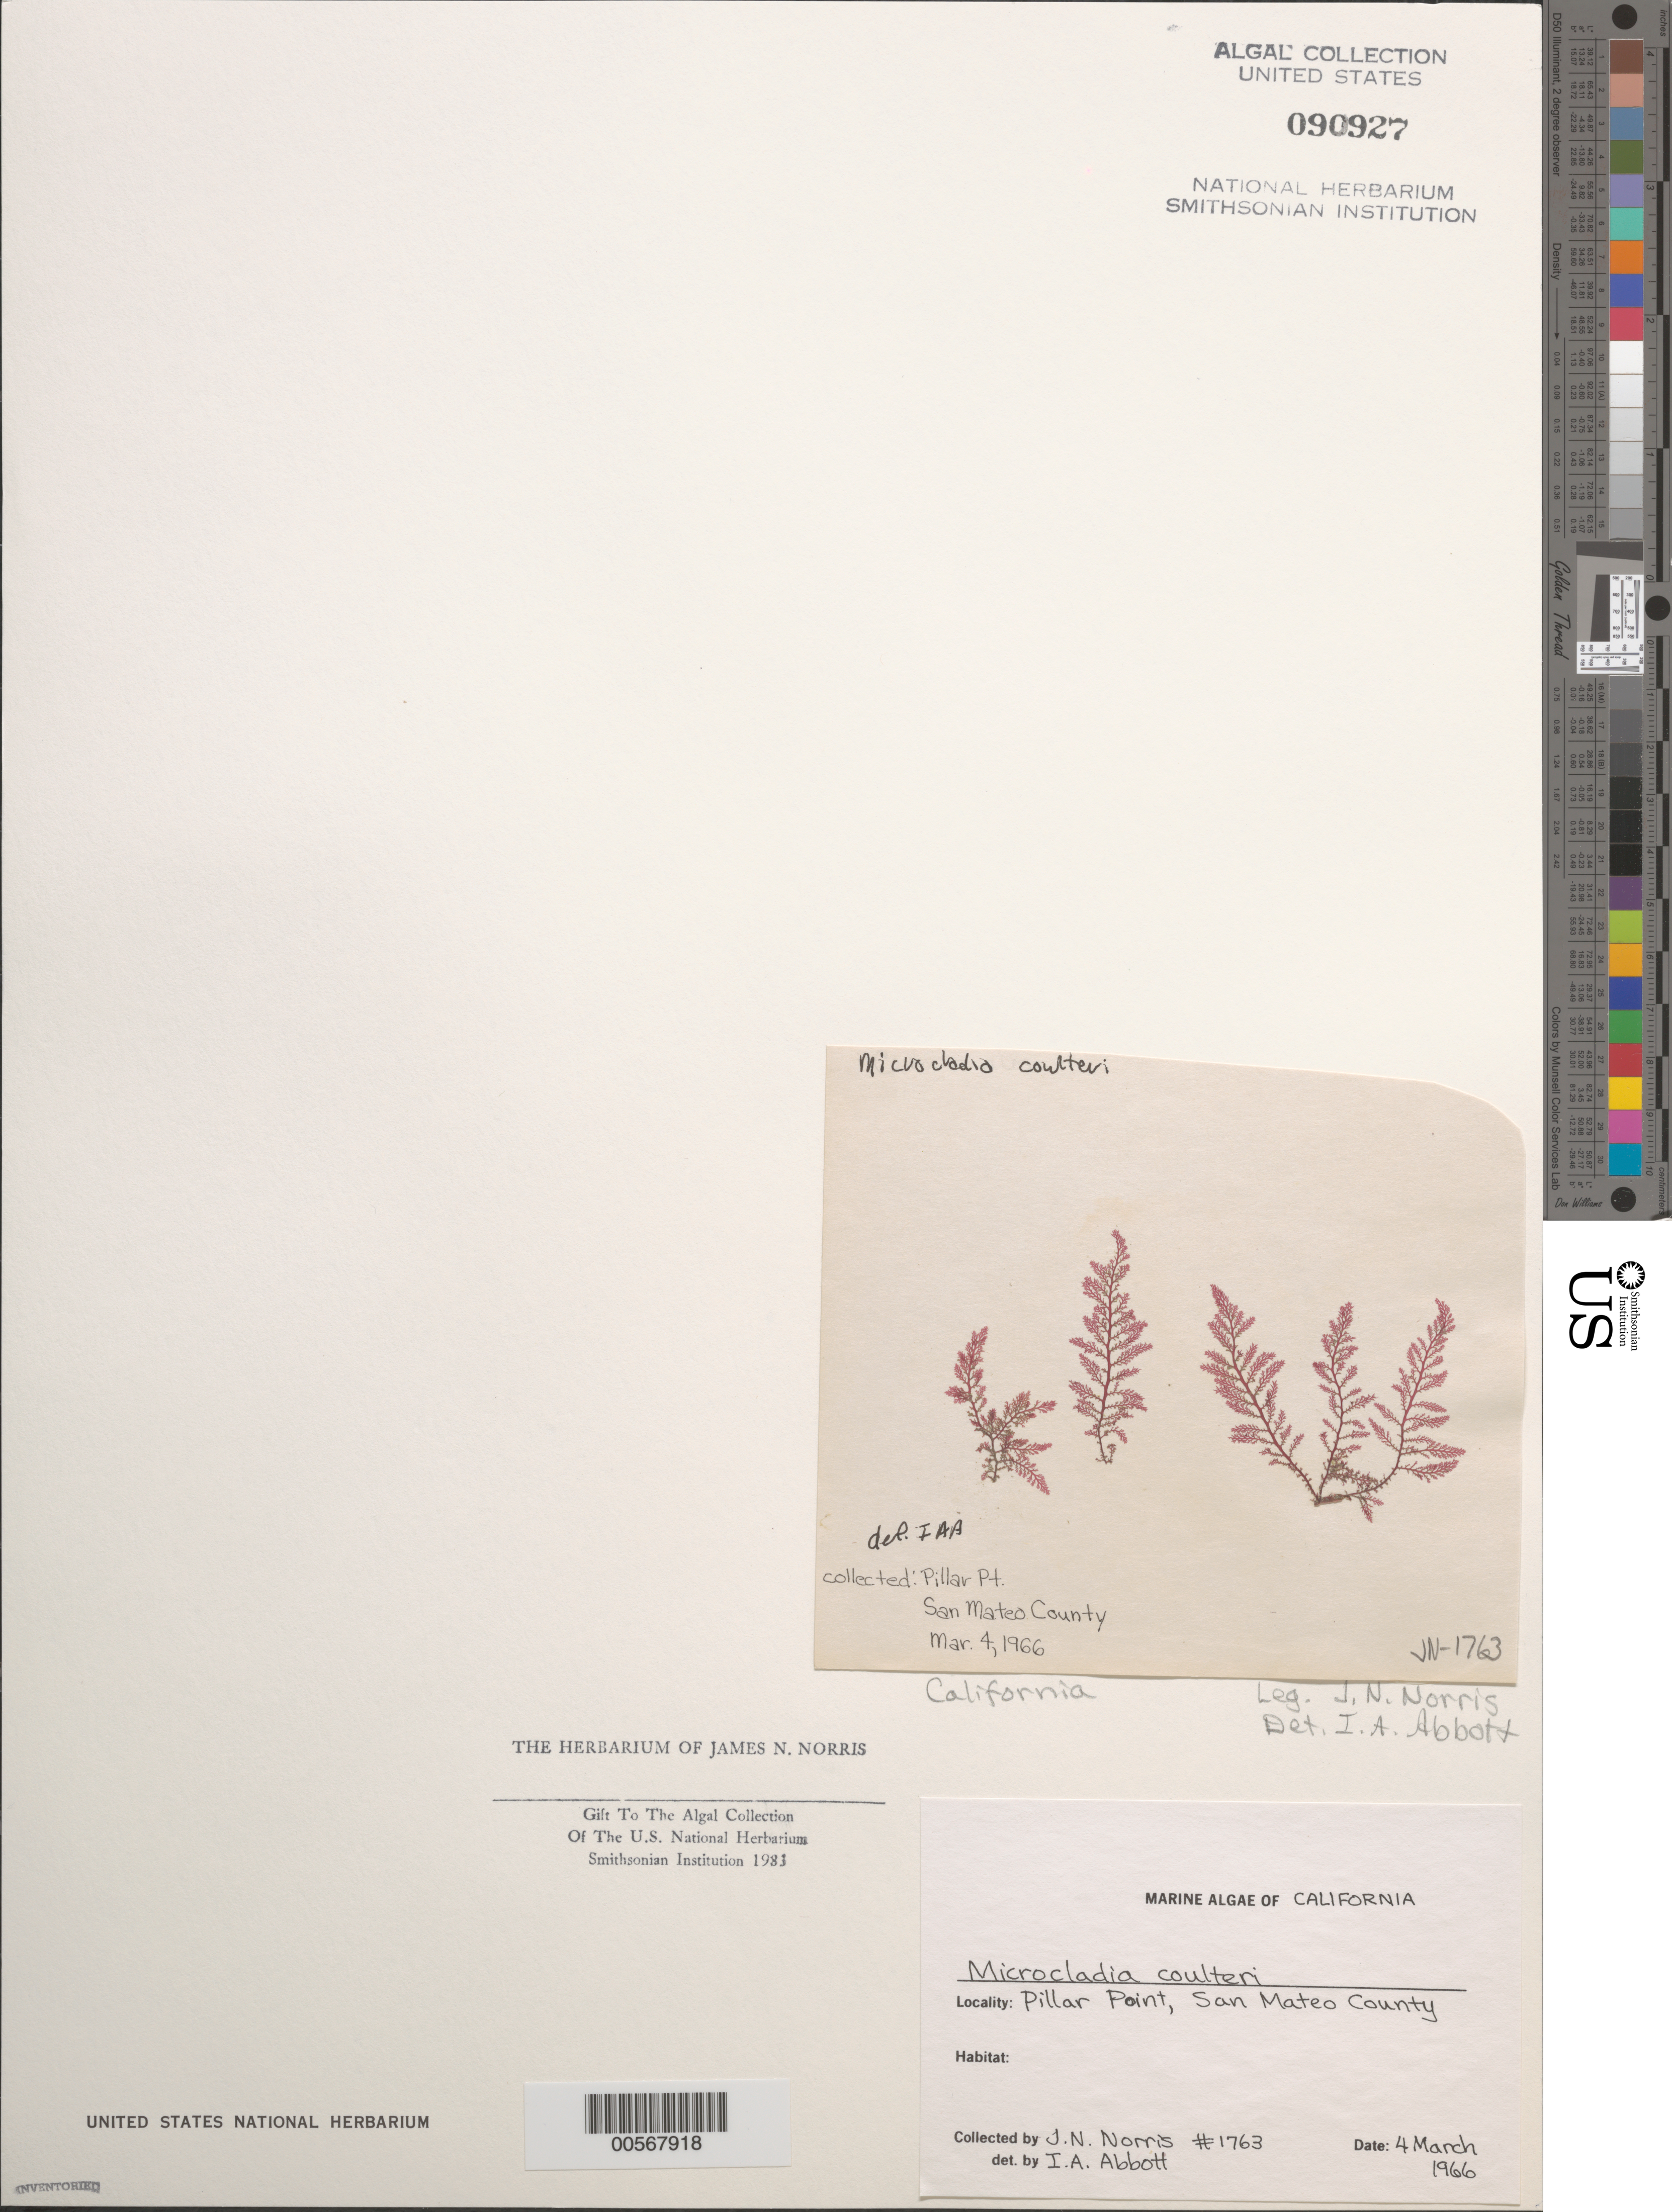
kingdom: Plantae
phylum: Rhodophyta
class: Florideophyceae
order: Ceramiales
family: Ceramiaceae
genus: Microcladia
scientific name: Microcladia coulteri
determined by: Abbott, Isabella A.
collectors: J. N. Norris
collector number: JN-1763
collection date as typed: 04 Mar 1966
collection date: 1966-03-04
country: United States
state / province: California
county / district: San Mateo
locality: Pillar Point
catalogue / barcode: US 90927